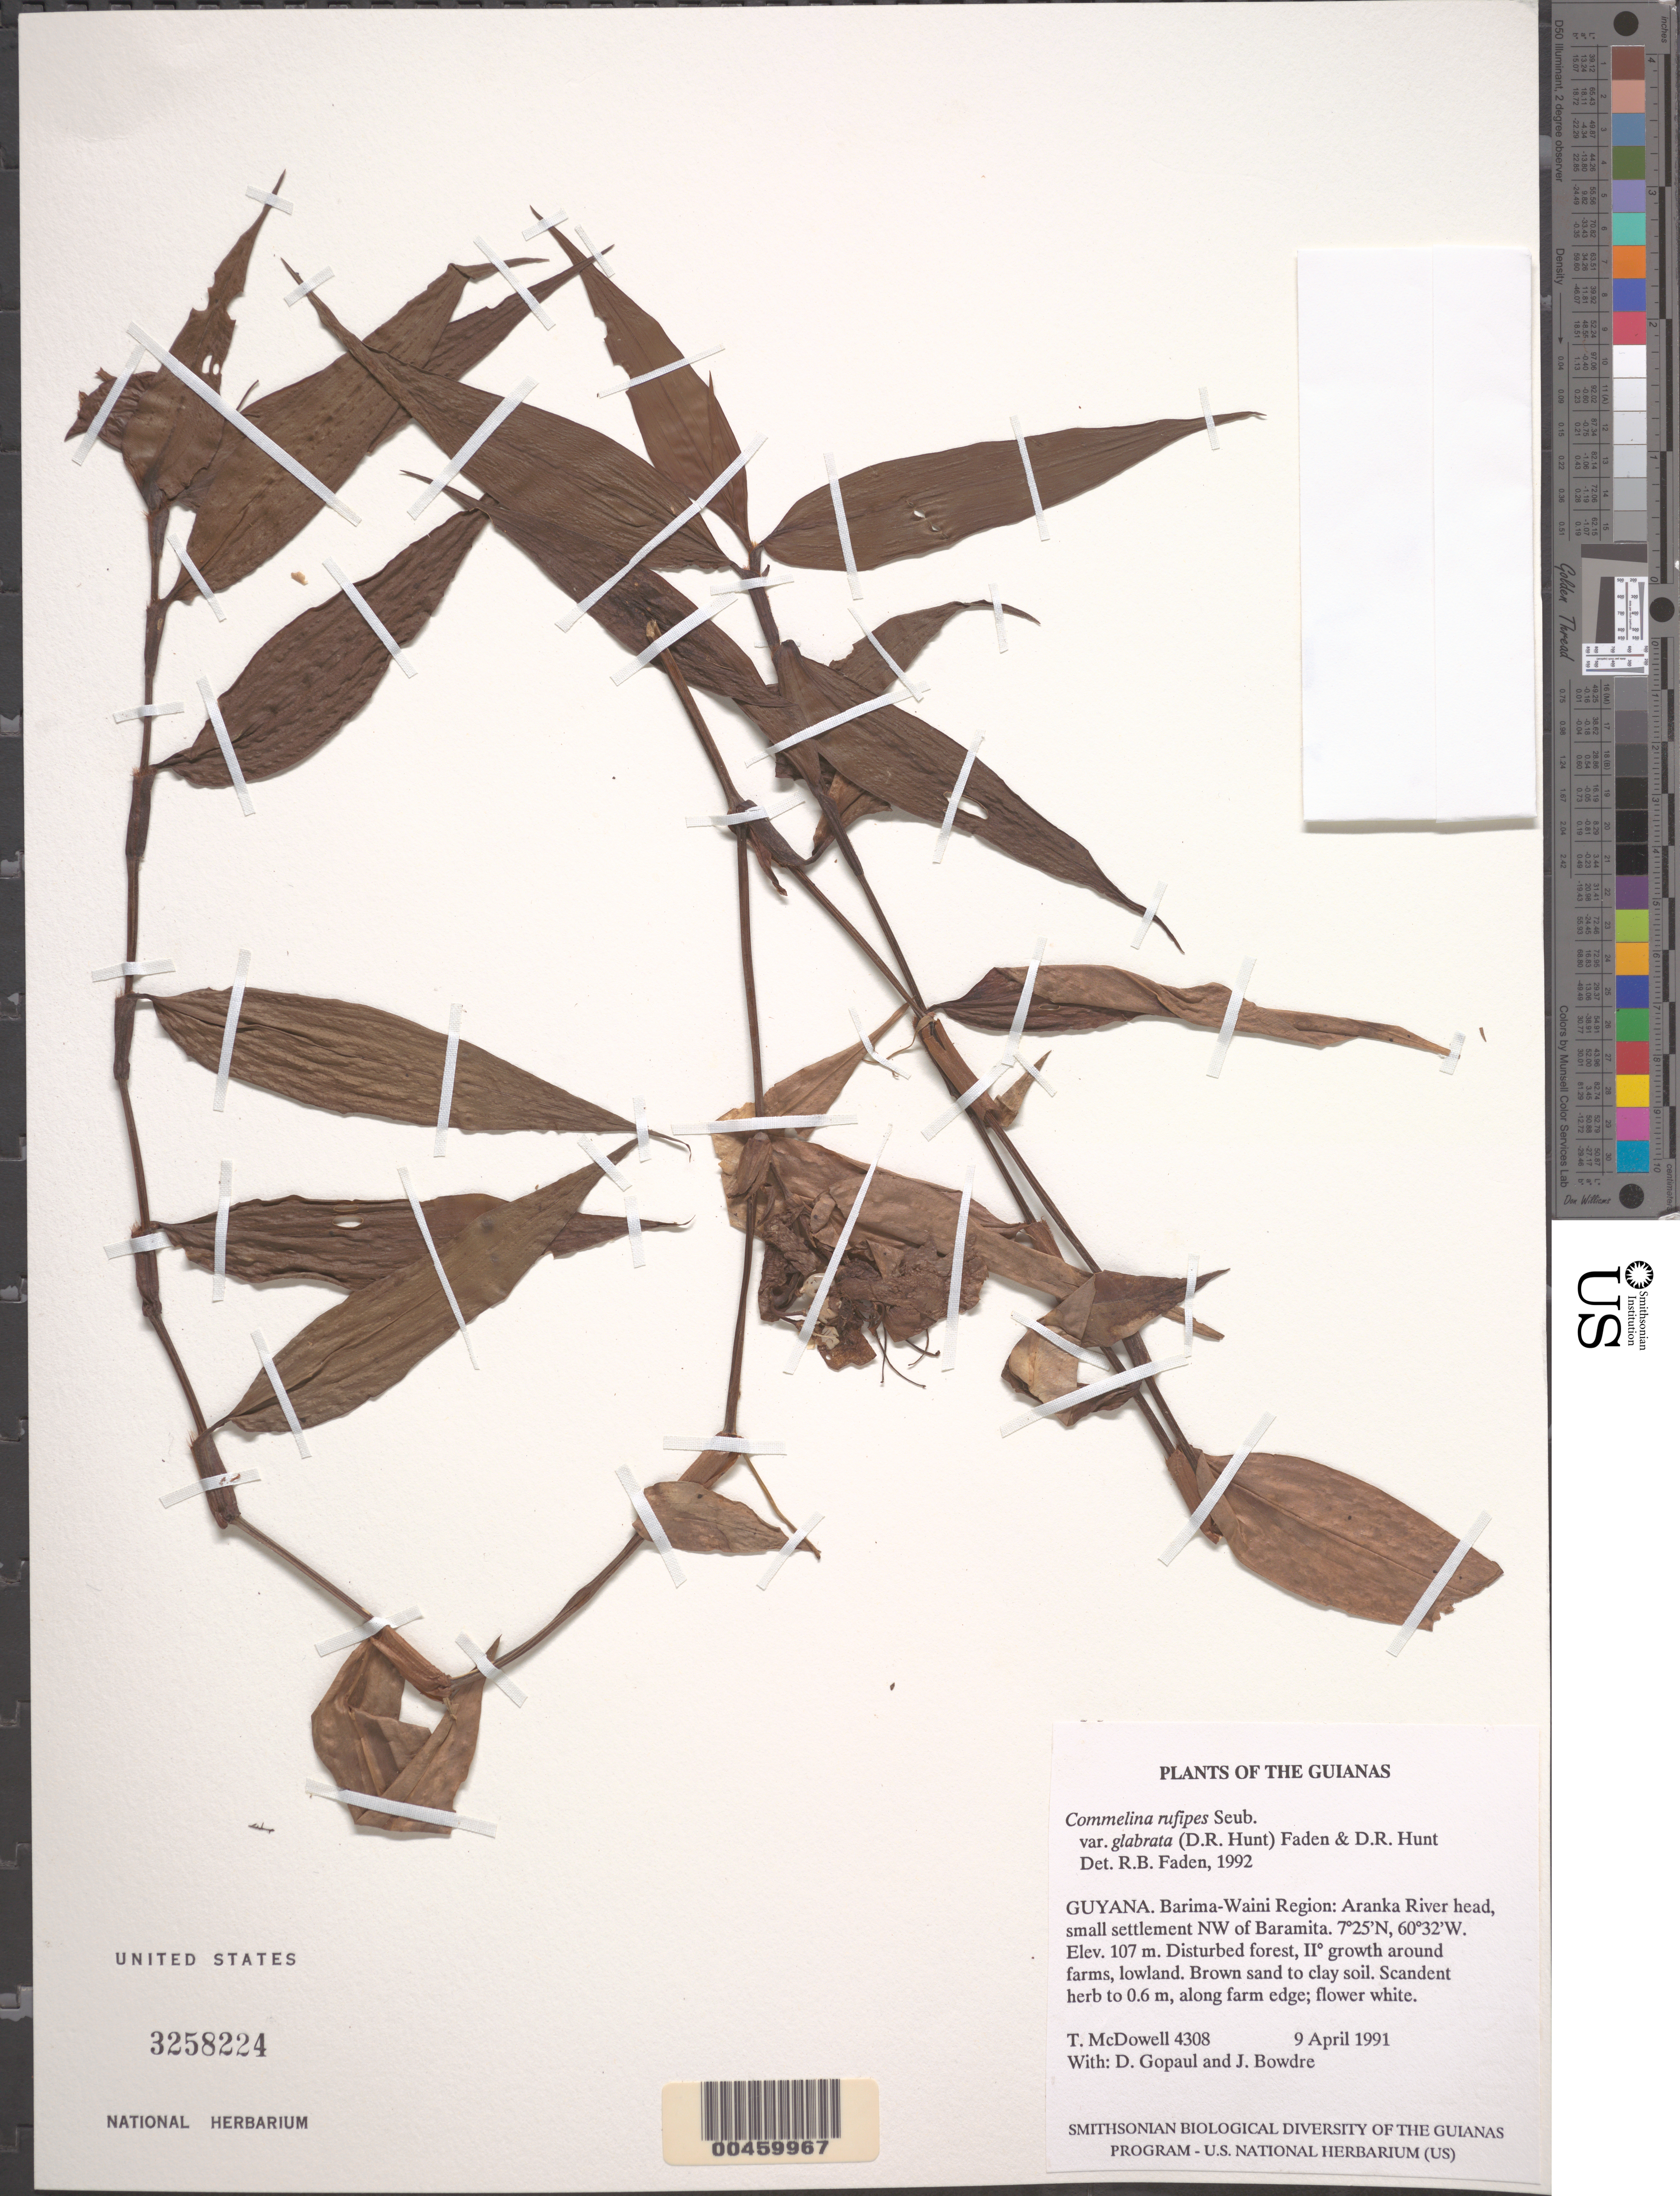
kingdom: Plantae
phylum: Tracheophyta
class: Liliopsida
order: Commelinales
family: Commelinaceae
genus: Commelina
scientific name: Commelina rufipes var. glabrata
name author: (D.R. Hunt) Faden & D.R. Hunt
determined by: Faden, Robert B., (US), Smithsonian Institution - National Museum of Natural History (UNITED STATES)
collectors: T. Mcdowell, D. Gopaul & J. Bowdre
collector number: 4308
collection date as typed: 09 Apr 1991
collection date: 1991-04-09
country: Guyana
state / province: Barima-Waini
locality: Aranka river head, nw of baramita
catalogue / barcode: US 3258224